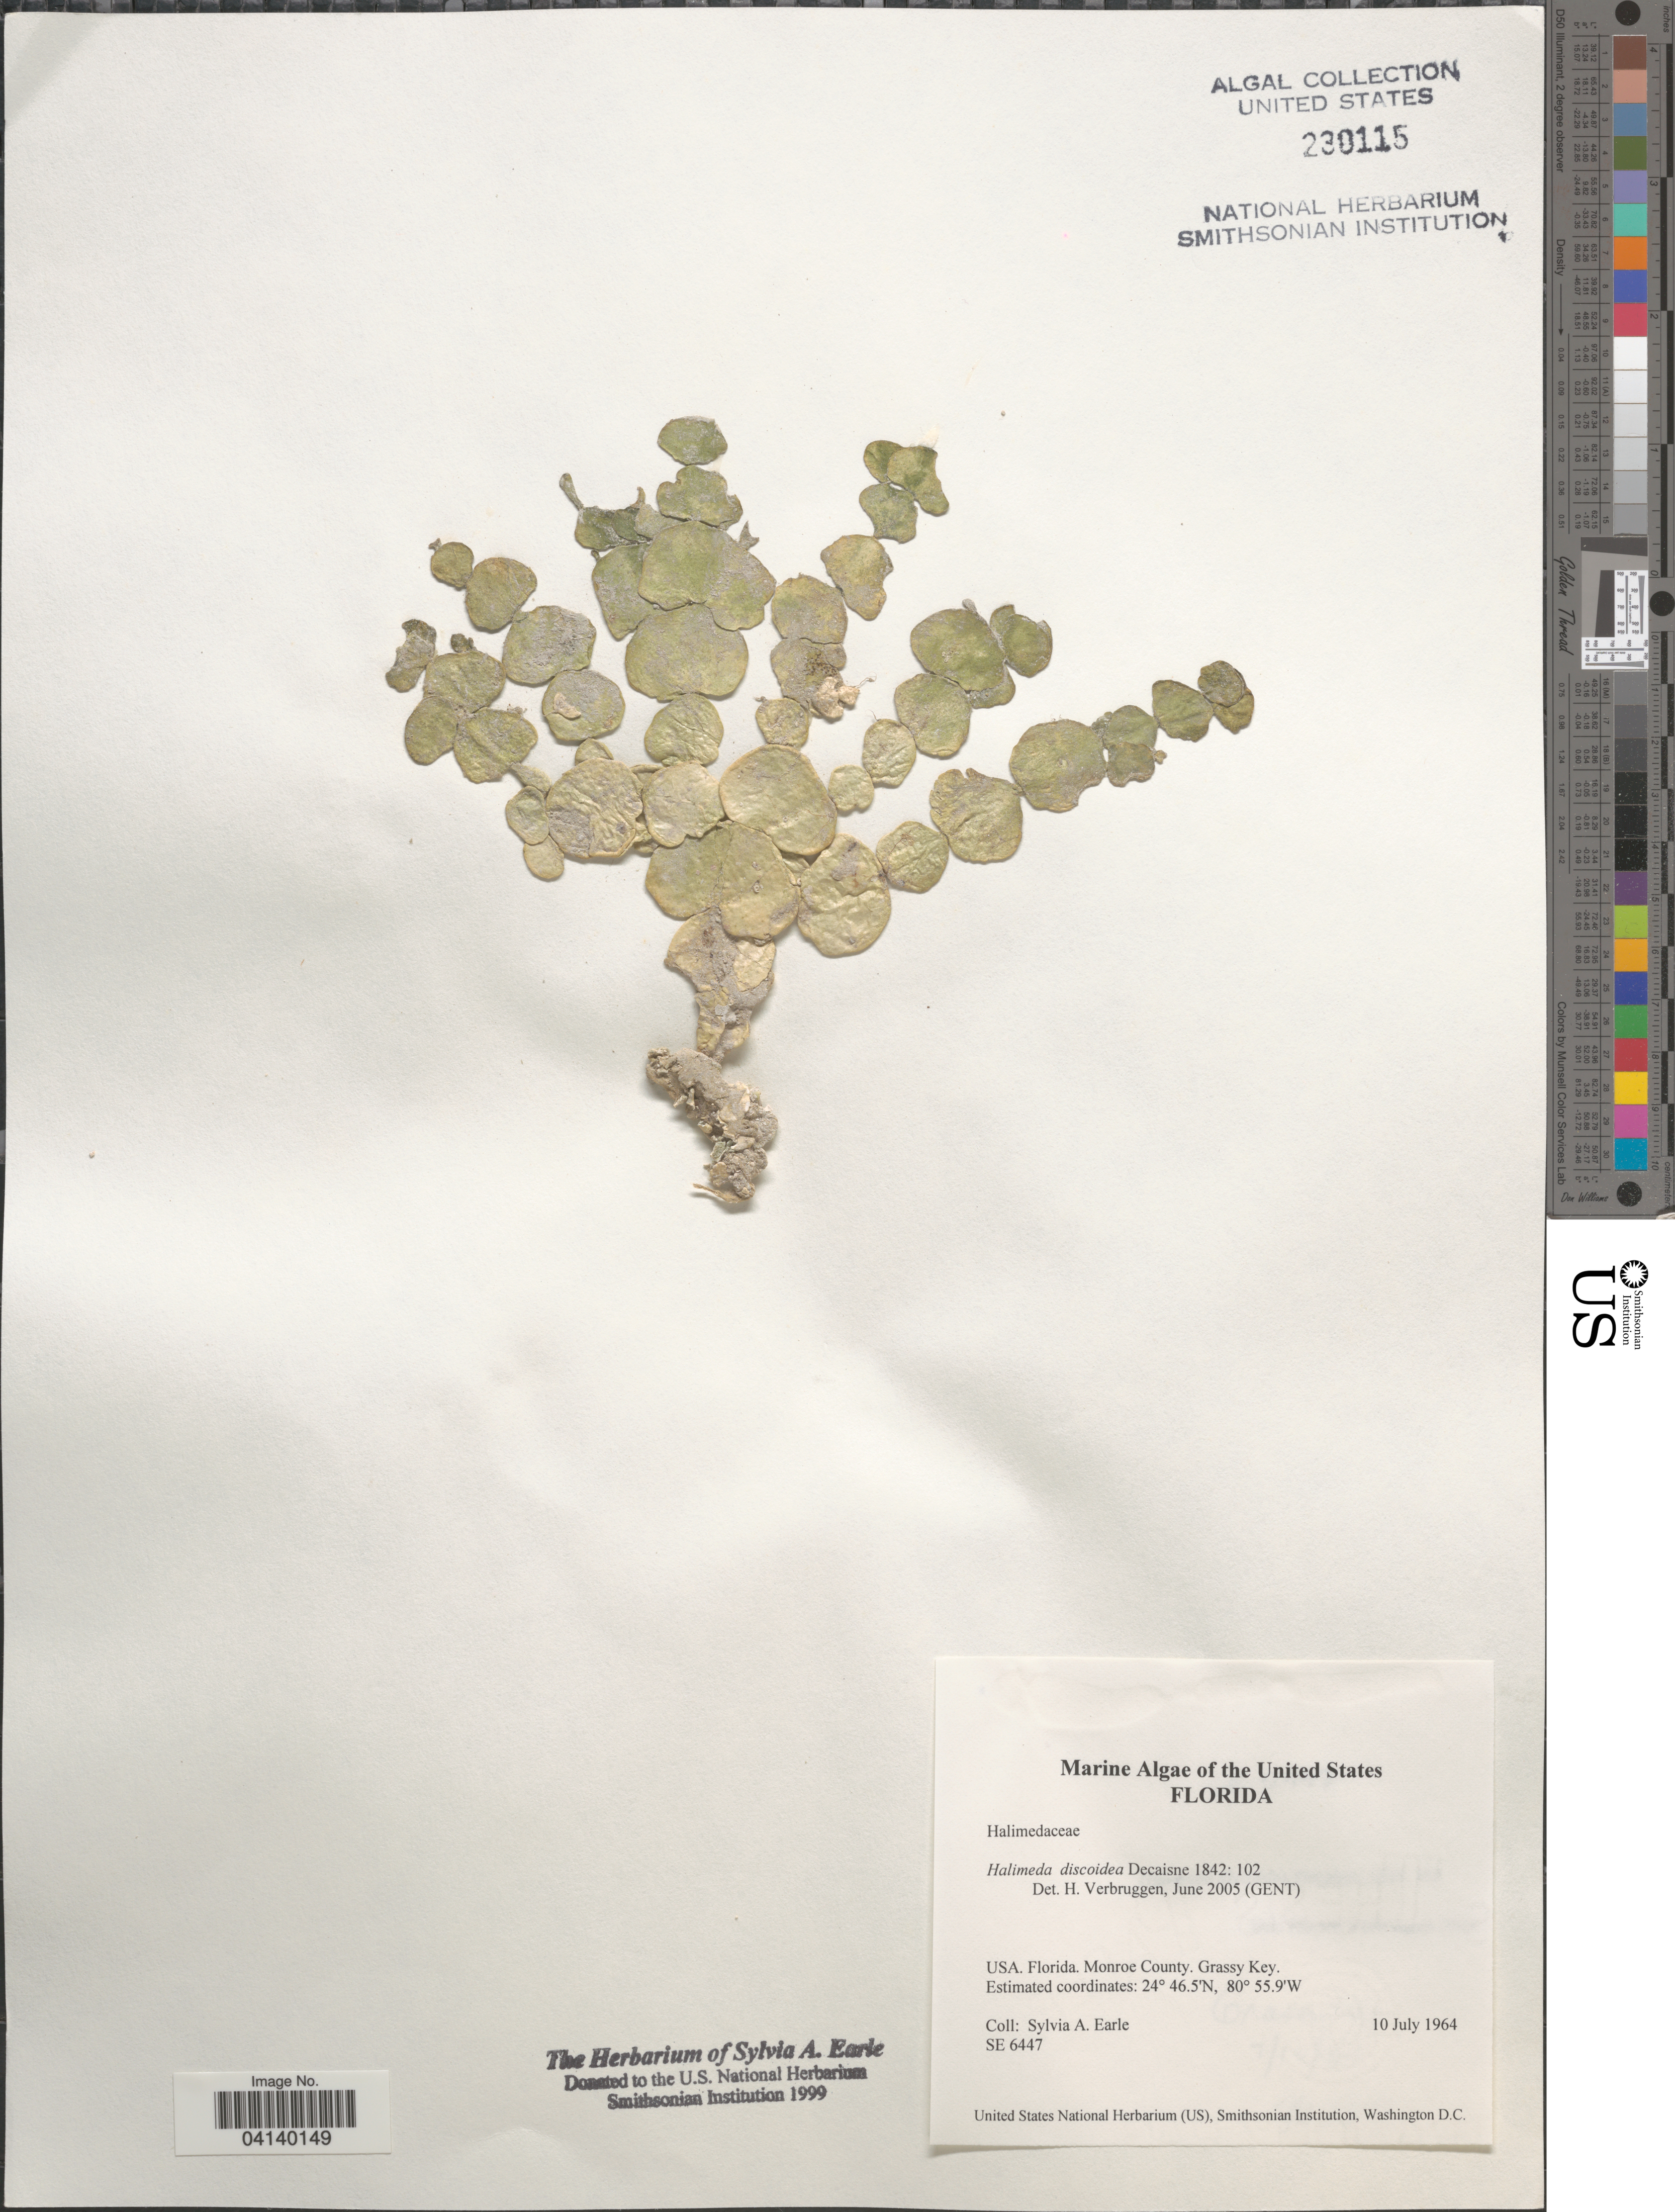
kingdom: Plantae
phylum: Chlorophyta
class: Ulvophyceae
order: Bryopsidales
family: Halimedaceae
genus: Halimeda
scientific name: Halimeda discoidea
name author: Decne.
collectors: S. A. Earle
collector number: SE6447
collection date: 1964-07-10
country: United States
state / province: Florida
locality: Monroe County. Grassy Key.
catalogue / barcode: US 230115